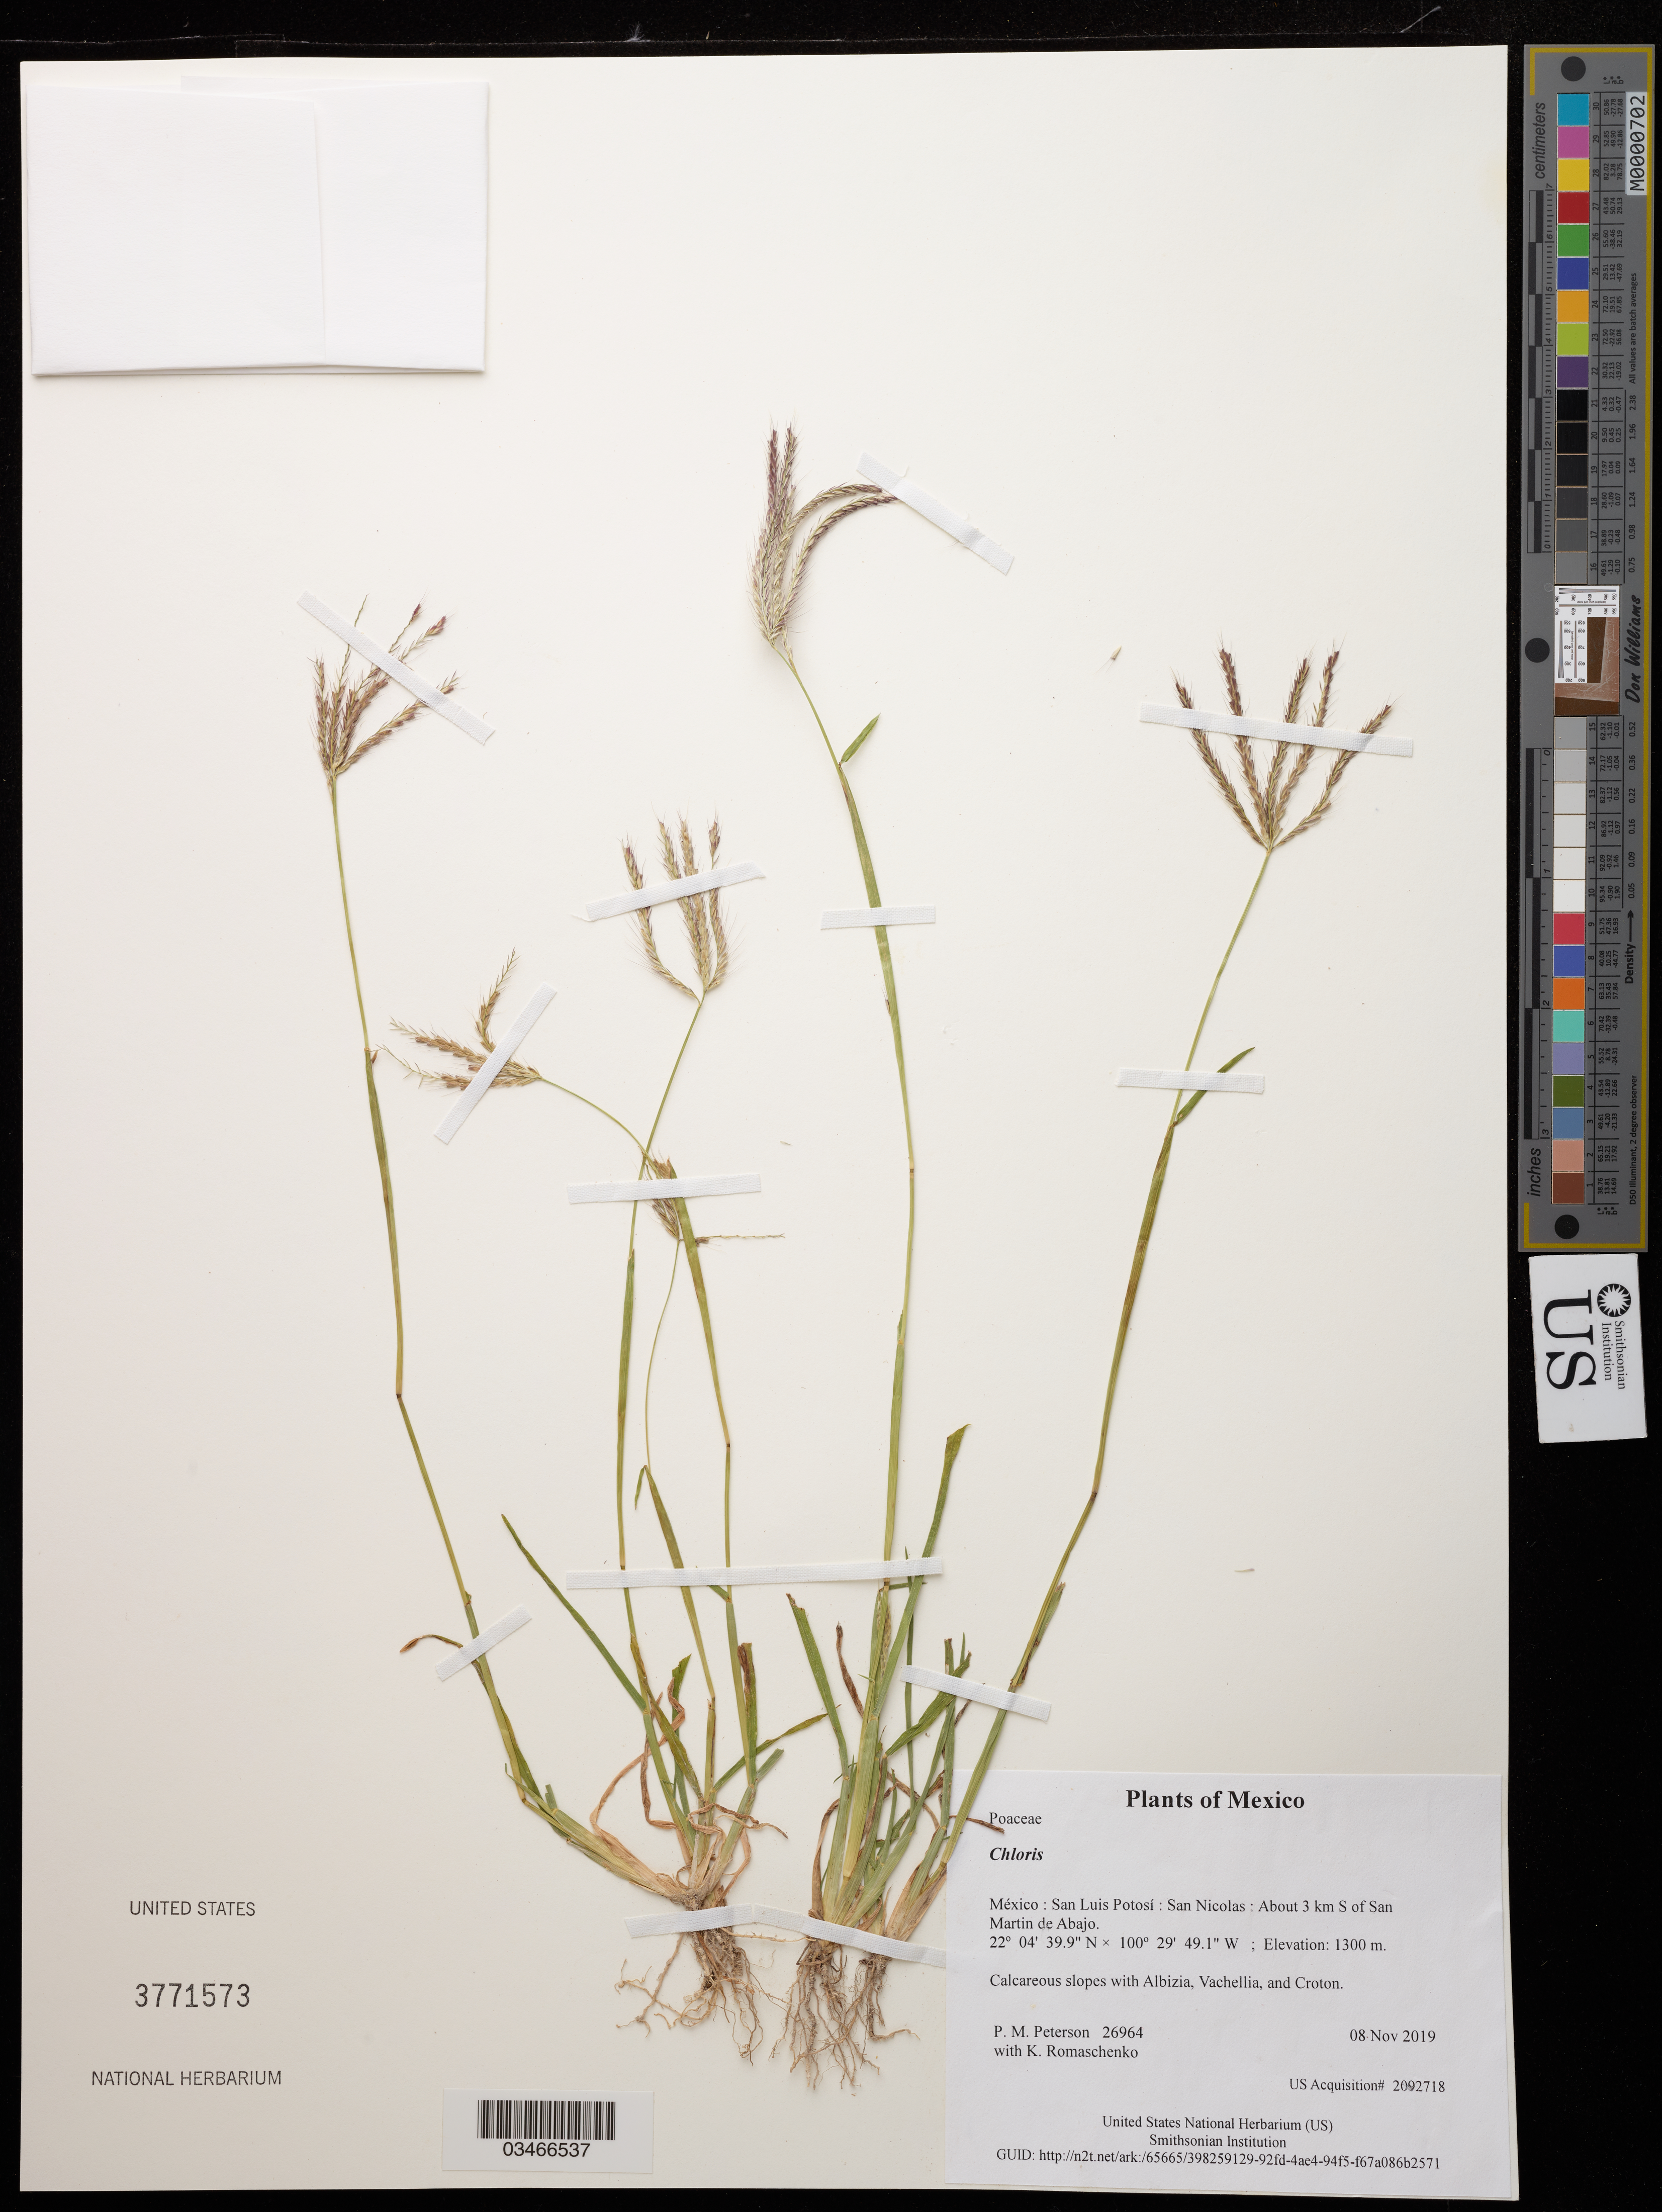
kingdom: Plantae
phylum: Tracheophyta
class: Liliopsida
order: Poales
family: Poaceae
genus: Chloris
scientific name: Chloris sp.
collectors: P. M. Peterson & K. Romaschenko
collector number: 26964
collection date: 2019-11-08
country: México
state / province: San Luis Potosí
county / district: San Nicolas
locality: About 3 km S of San Martin de Abajo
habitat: Calcareous slopes with Albizia, Vachellia, and Croton.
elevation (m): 1300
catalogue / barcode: US 3771573